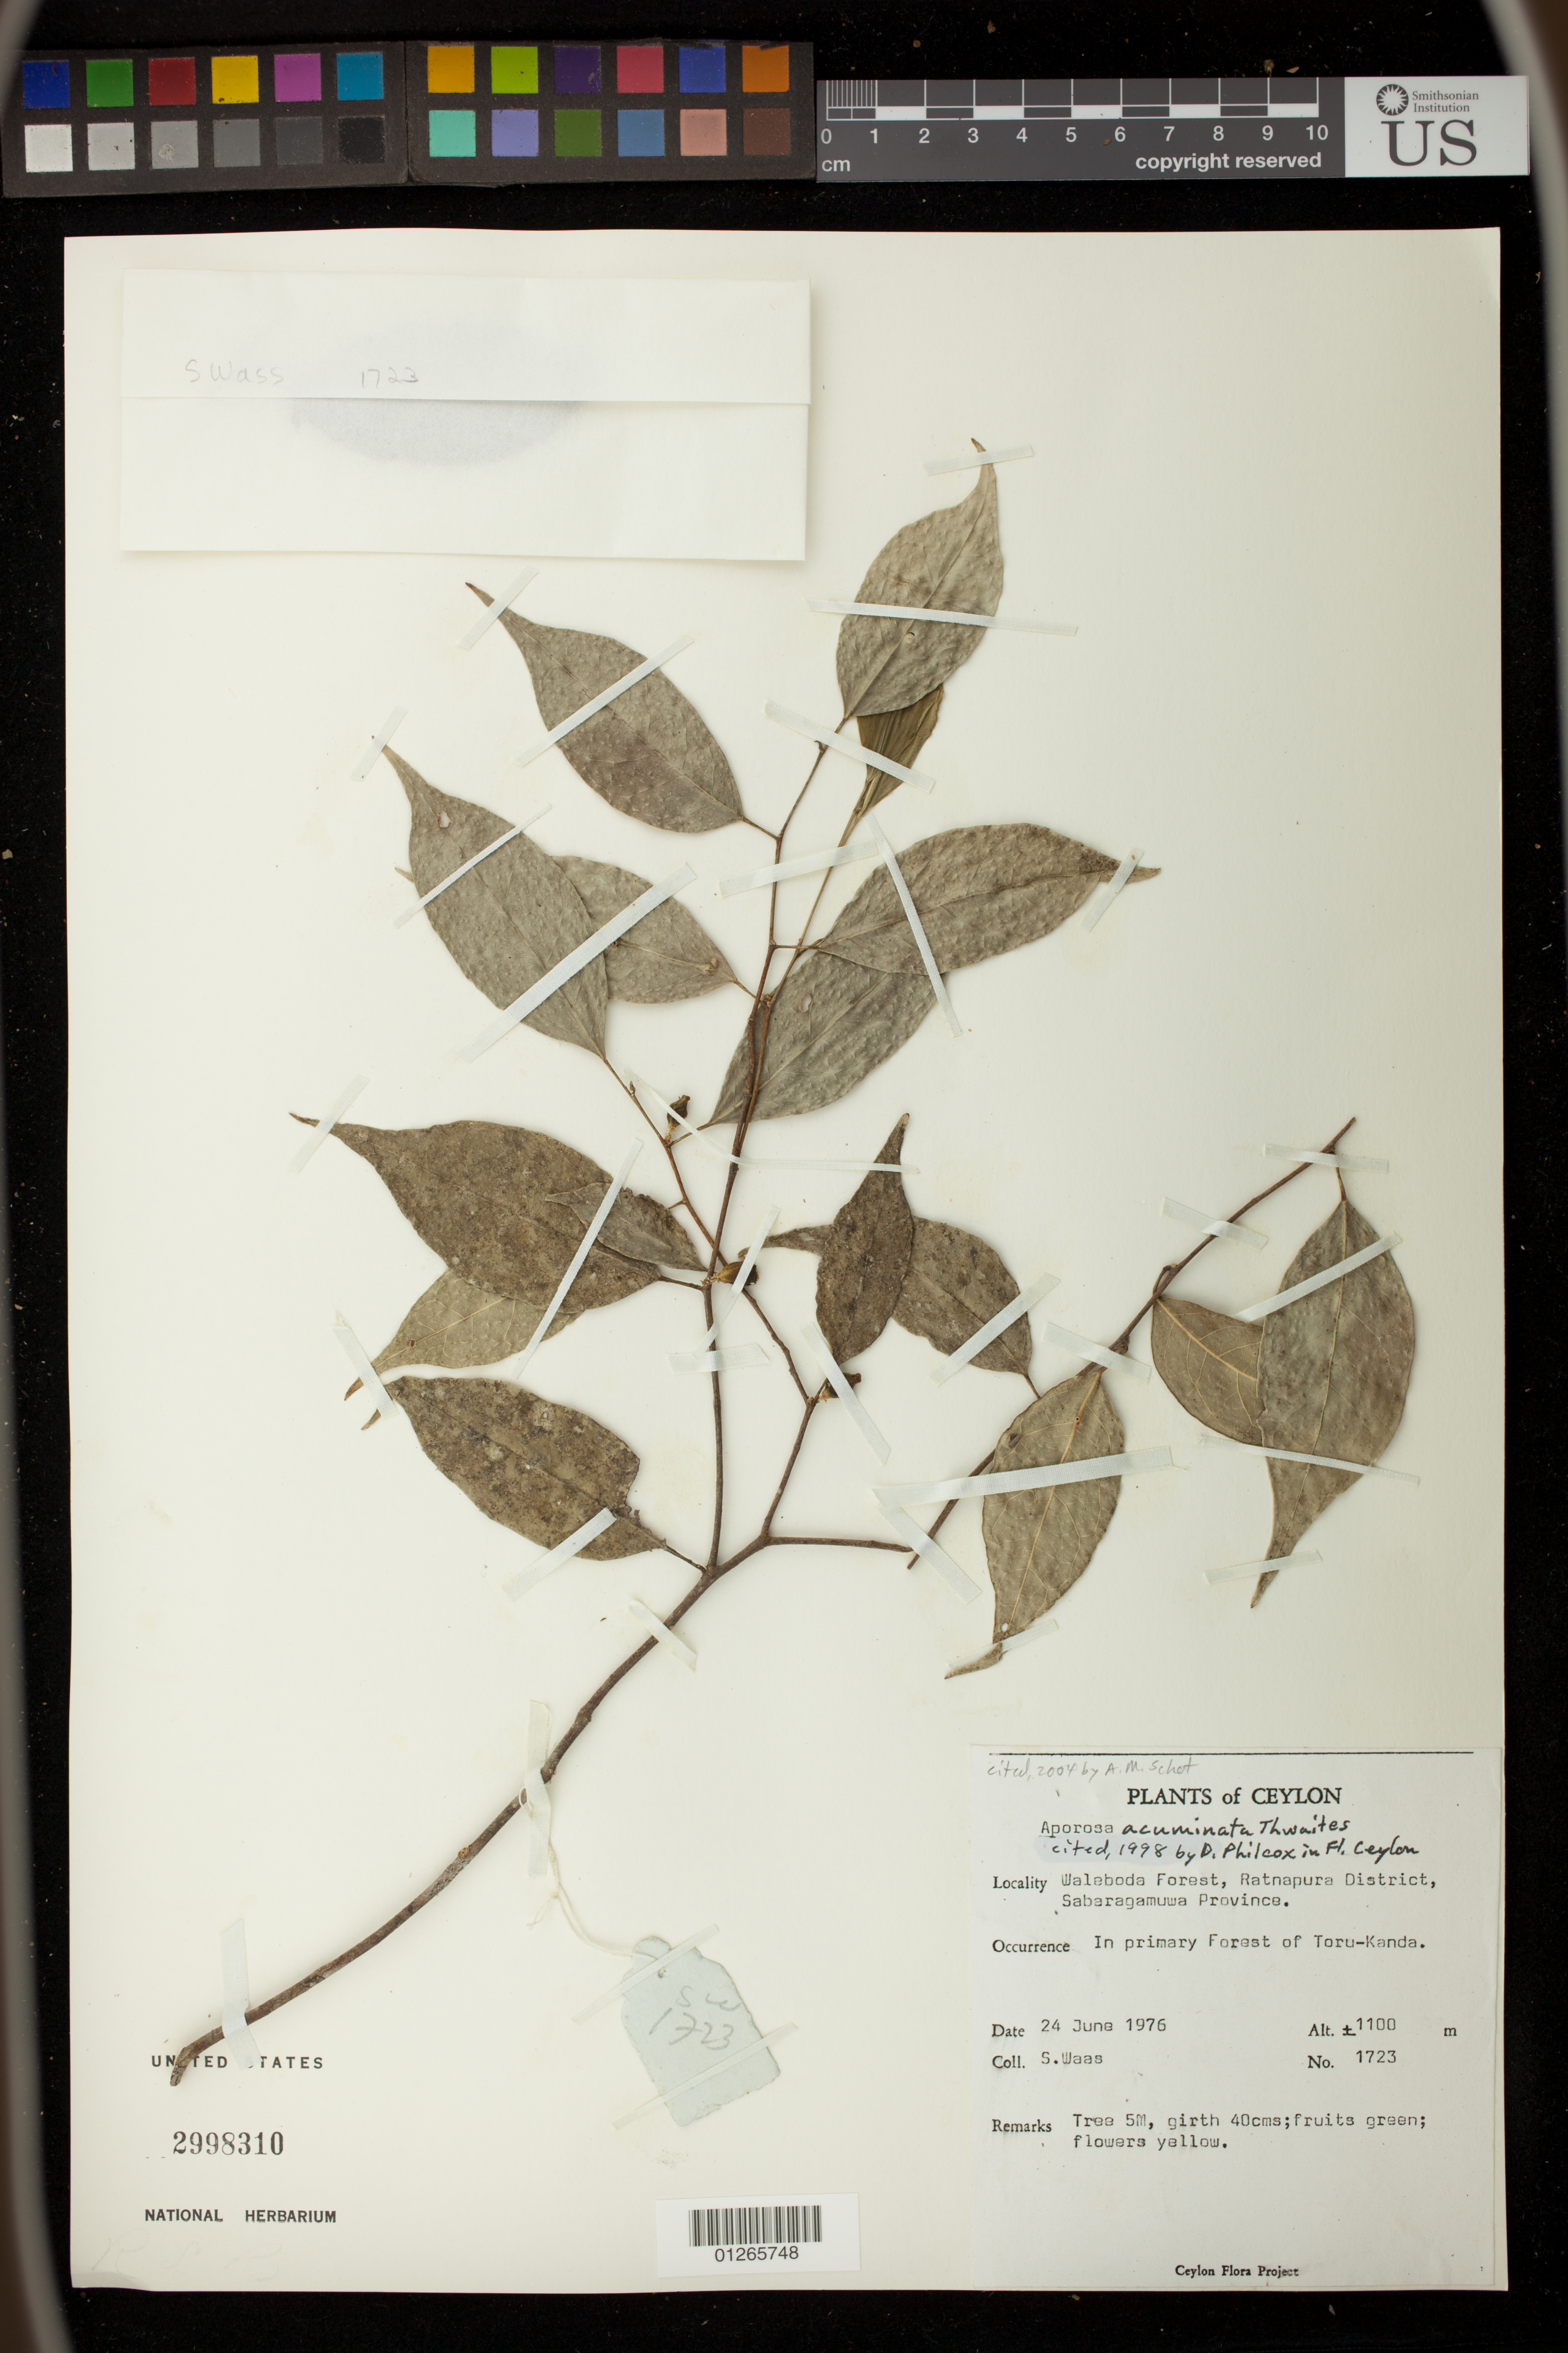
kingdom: Plantae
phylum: Tracheophyta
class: Magnoliopsida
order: Malpighiales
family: Phyllanthaceae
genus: Aporosa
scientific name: Aporosa acuminata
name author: Thwaites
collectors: S. Waas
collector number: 1723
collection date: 1976-06-24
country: Sri Lanka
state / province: Sabaragamuwa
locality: Waleboda Forest, Ratnapura District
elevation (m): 1100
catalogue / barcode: US 2998310